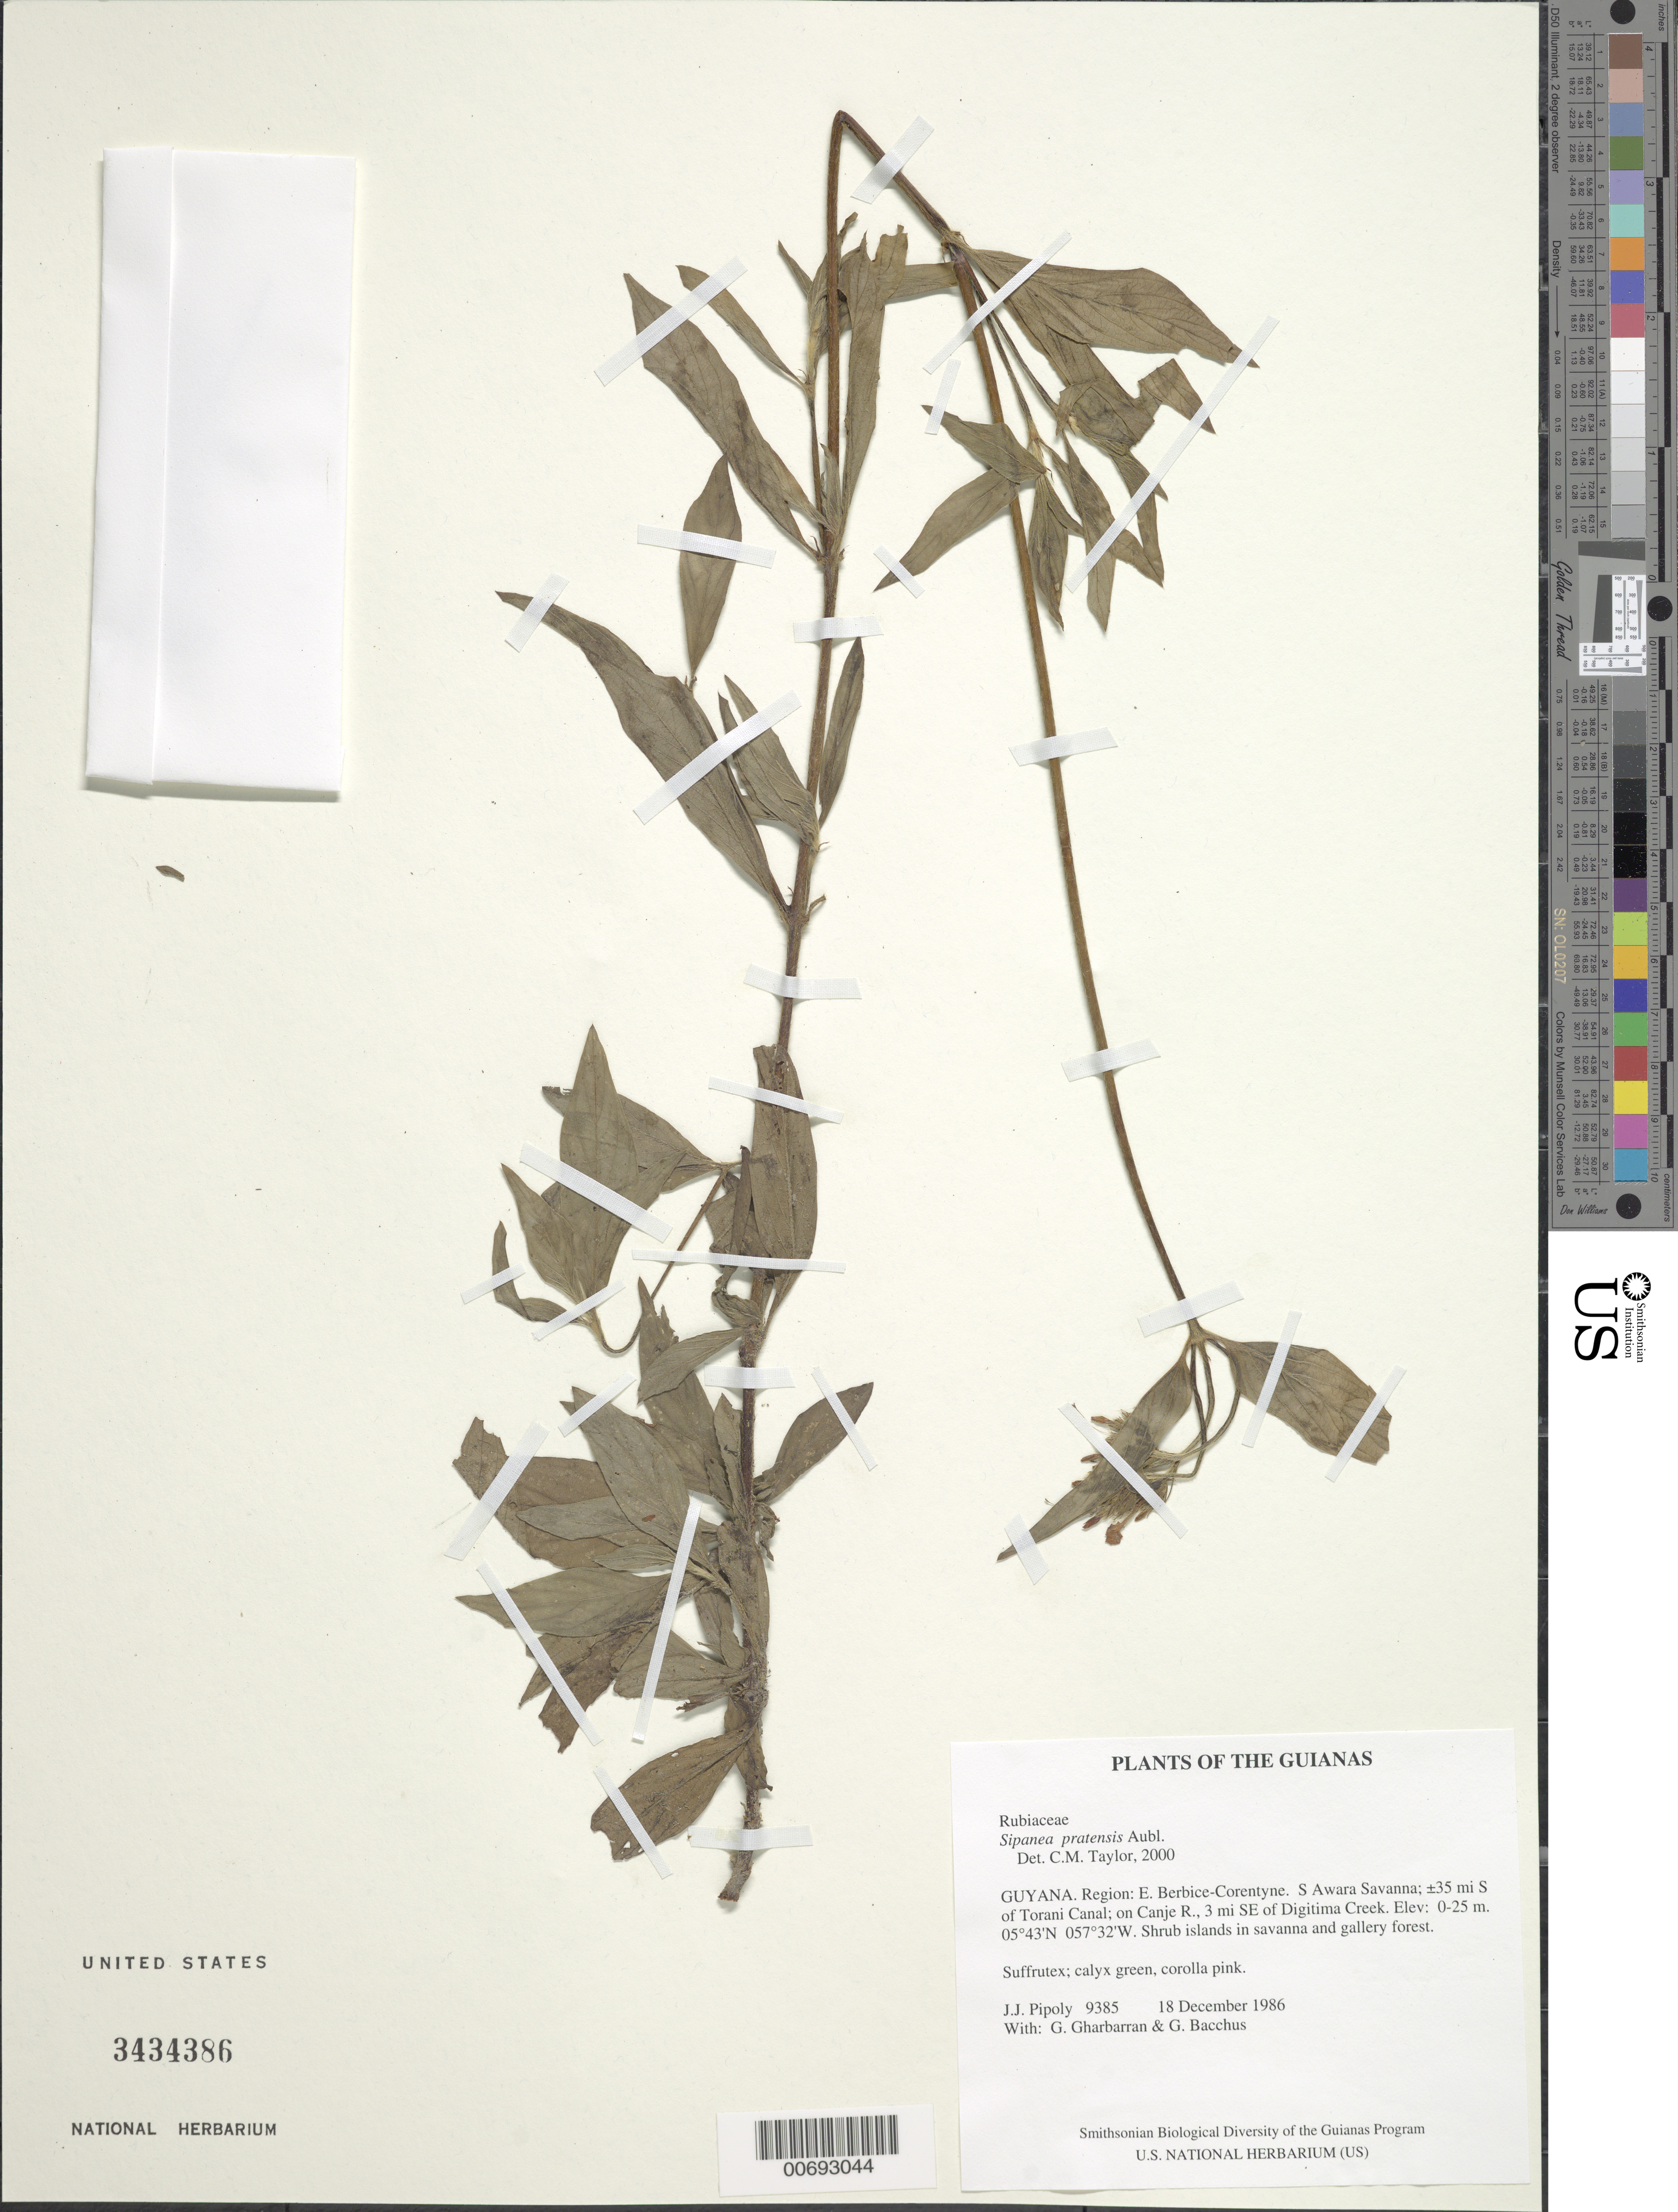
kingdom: Plantae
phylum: Tracheophyta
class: Magnoliopsida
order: Gentianales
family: Rubiaceae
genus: Sipanea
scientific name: Sipanea pratensis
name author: Aubl.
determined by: Taylor, Charlotte M.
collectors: J. J. Pipoly, G. Gharbarran & G. Bacchus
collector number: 9385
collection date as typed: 18 December 1986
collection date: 1986-12-18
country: Guyana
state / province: E. Berbice-Corentyne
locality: S Awara Savanna; ±35 mi S of Torani Canal; on Canje R., 3 mi SE of Digitima Creek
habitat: Shrub islands in savanna and gallery forest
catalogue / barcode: US 3434386